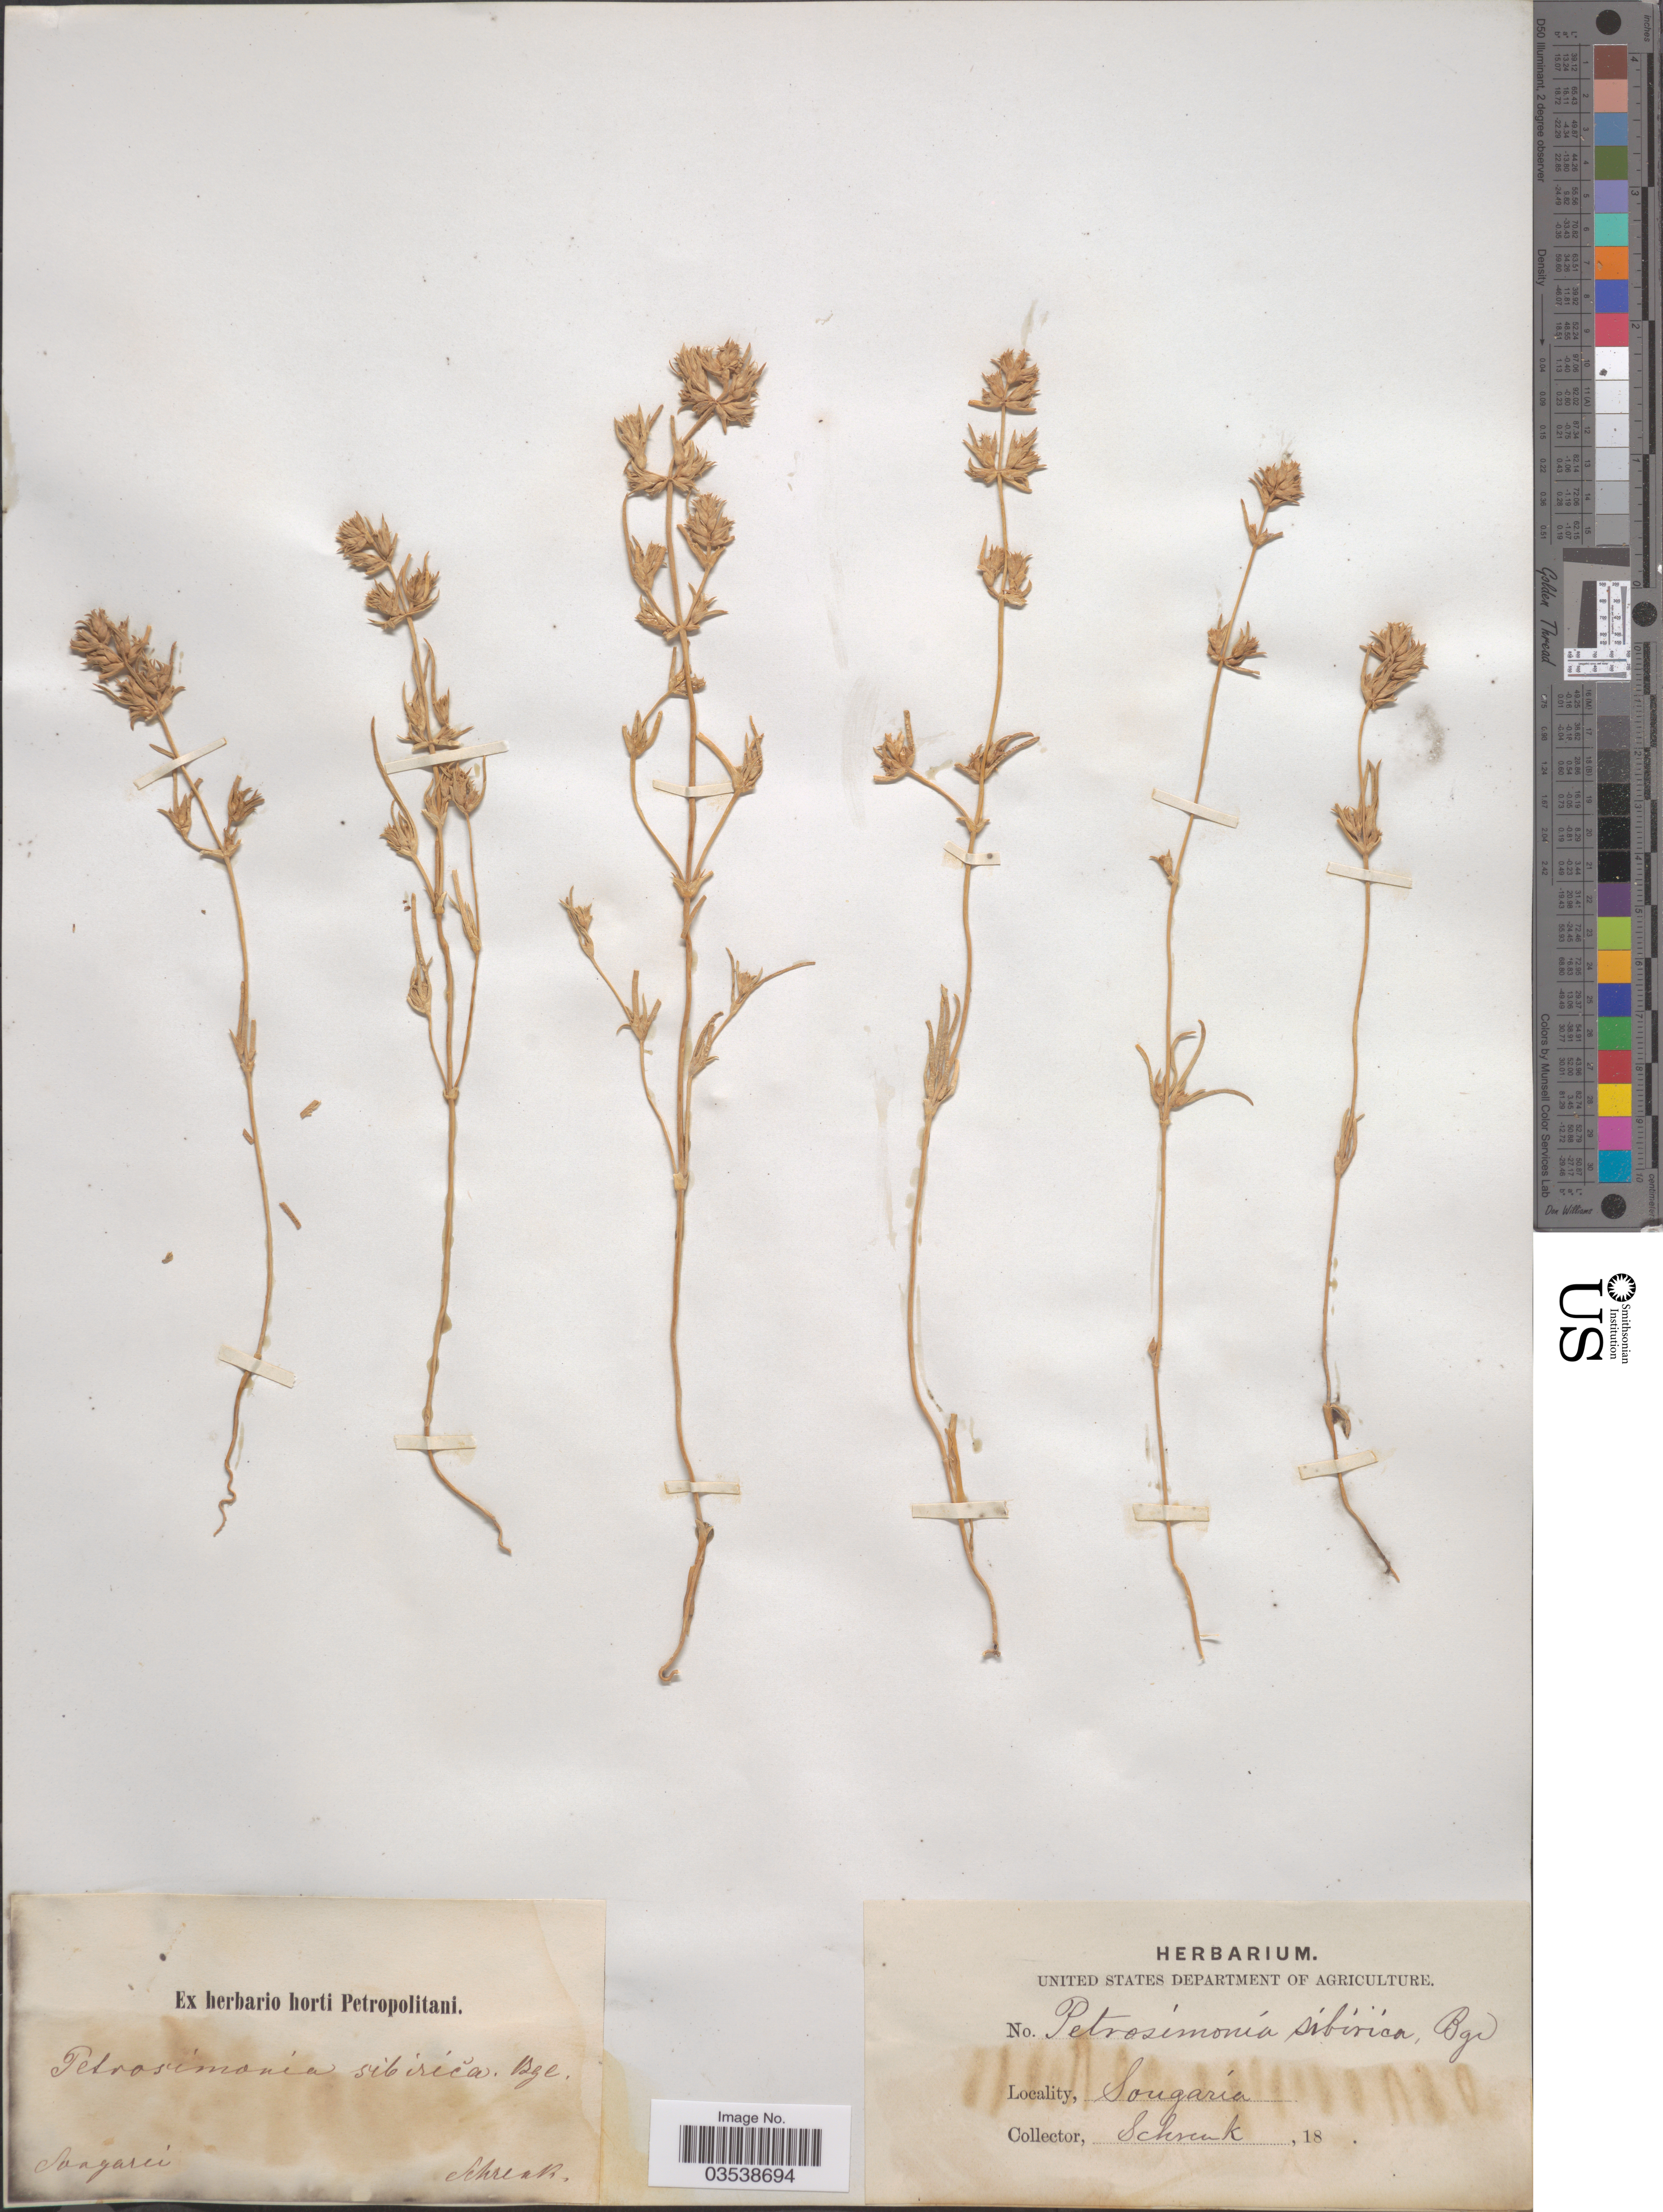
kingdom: Plantae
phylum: Tracheophyta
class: Magnoliopsida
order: Caryophyllales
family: Amaranthaceae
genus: Petrosimonia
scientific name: Petrosimonia sibirica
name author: (Pall.) Bunge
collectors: A.G. Schrenk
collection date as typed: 18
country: Kazakhstan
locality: Songaria.